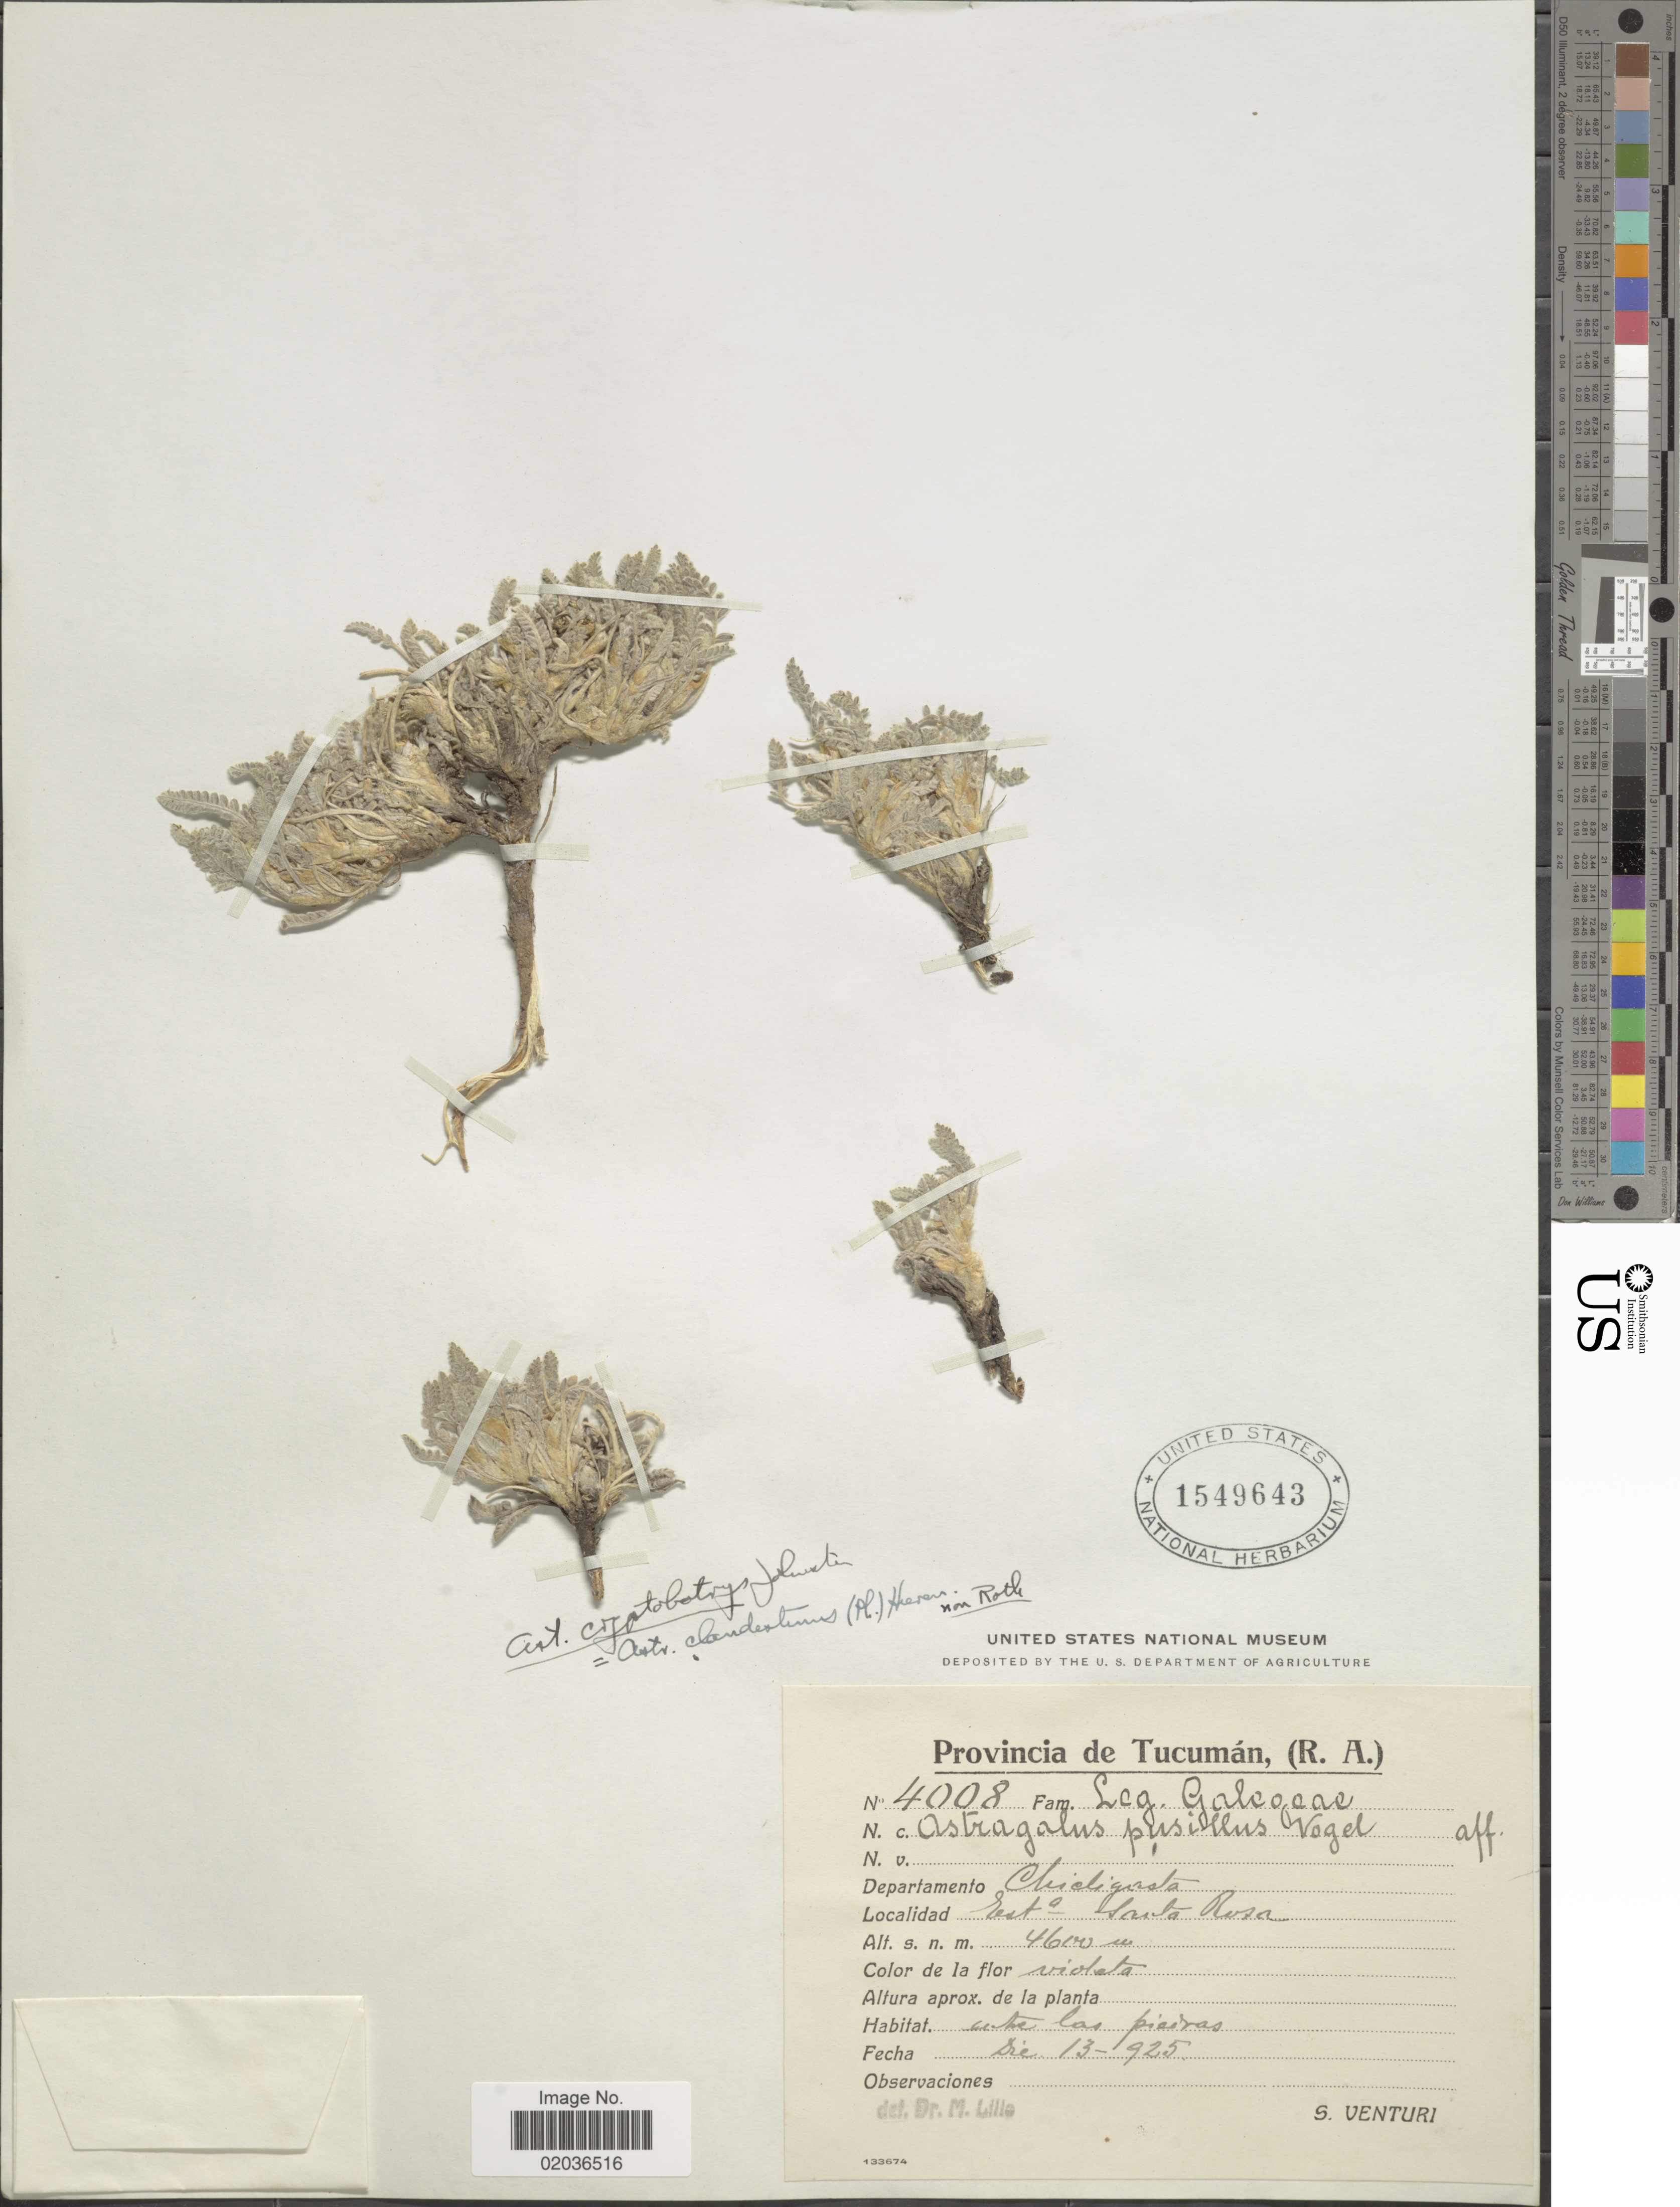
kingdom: Plantae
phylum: Tracheophyta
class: Magnoliopsida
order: Fabales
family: Fabaceae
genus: Astragalus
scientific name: Astragalus cryptobotrys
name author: I.M. Johnst.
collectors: S. Venturi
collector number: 4008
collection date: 1925-12-13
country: Argentina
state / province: Tucuman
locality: Provincia de Tucumán, (R.A.). Departamento Chicligasta. Esta. Santa Rosa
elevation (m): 4600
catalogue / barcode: US 1549643